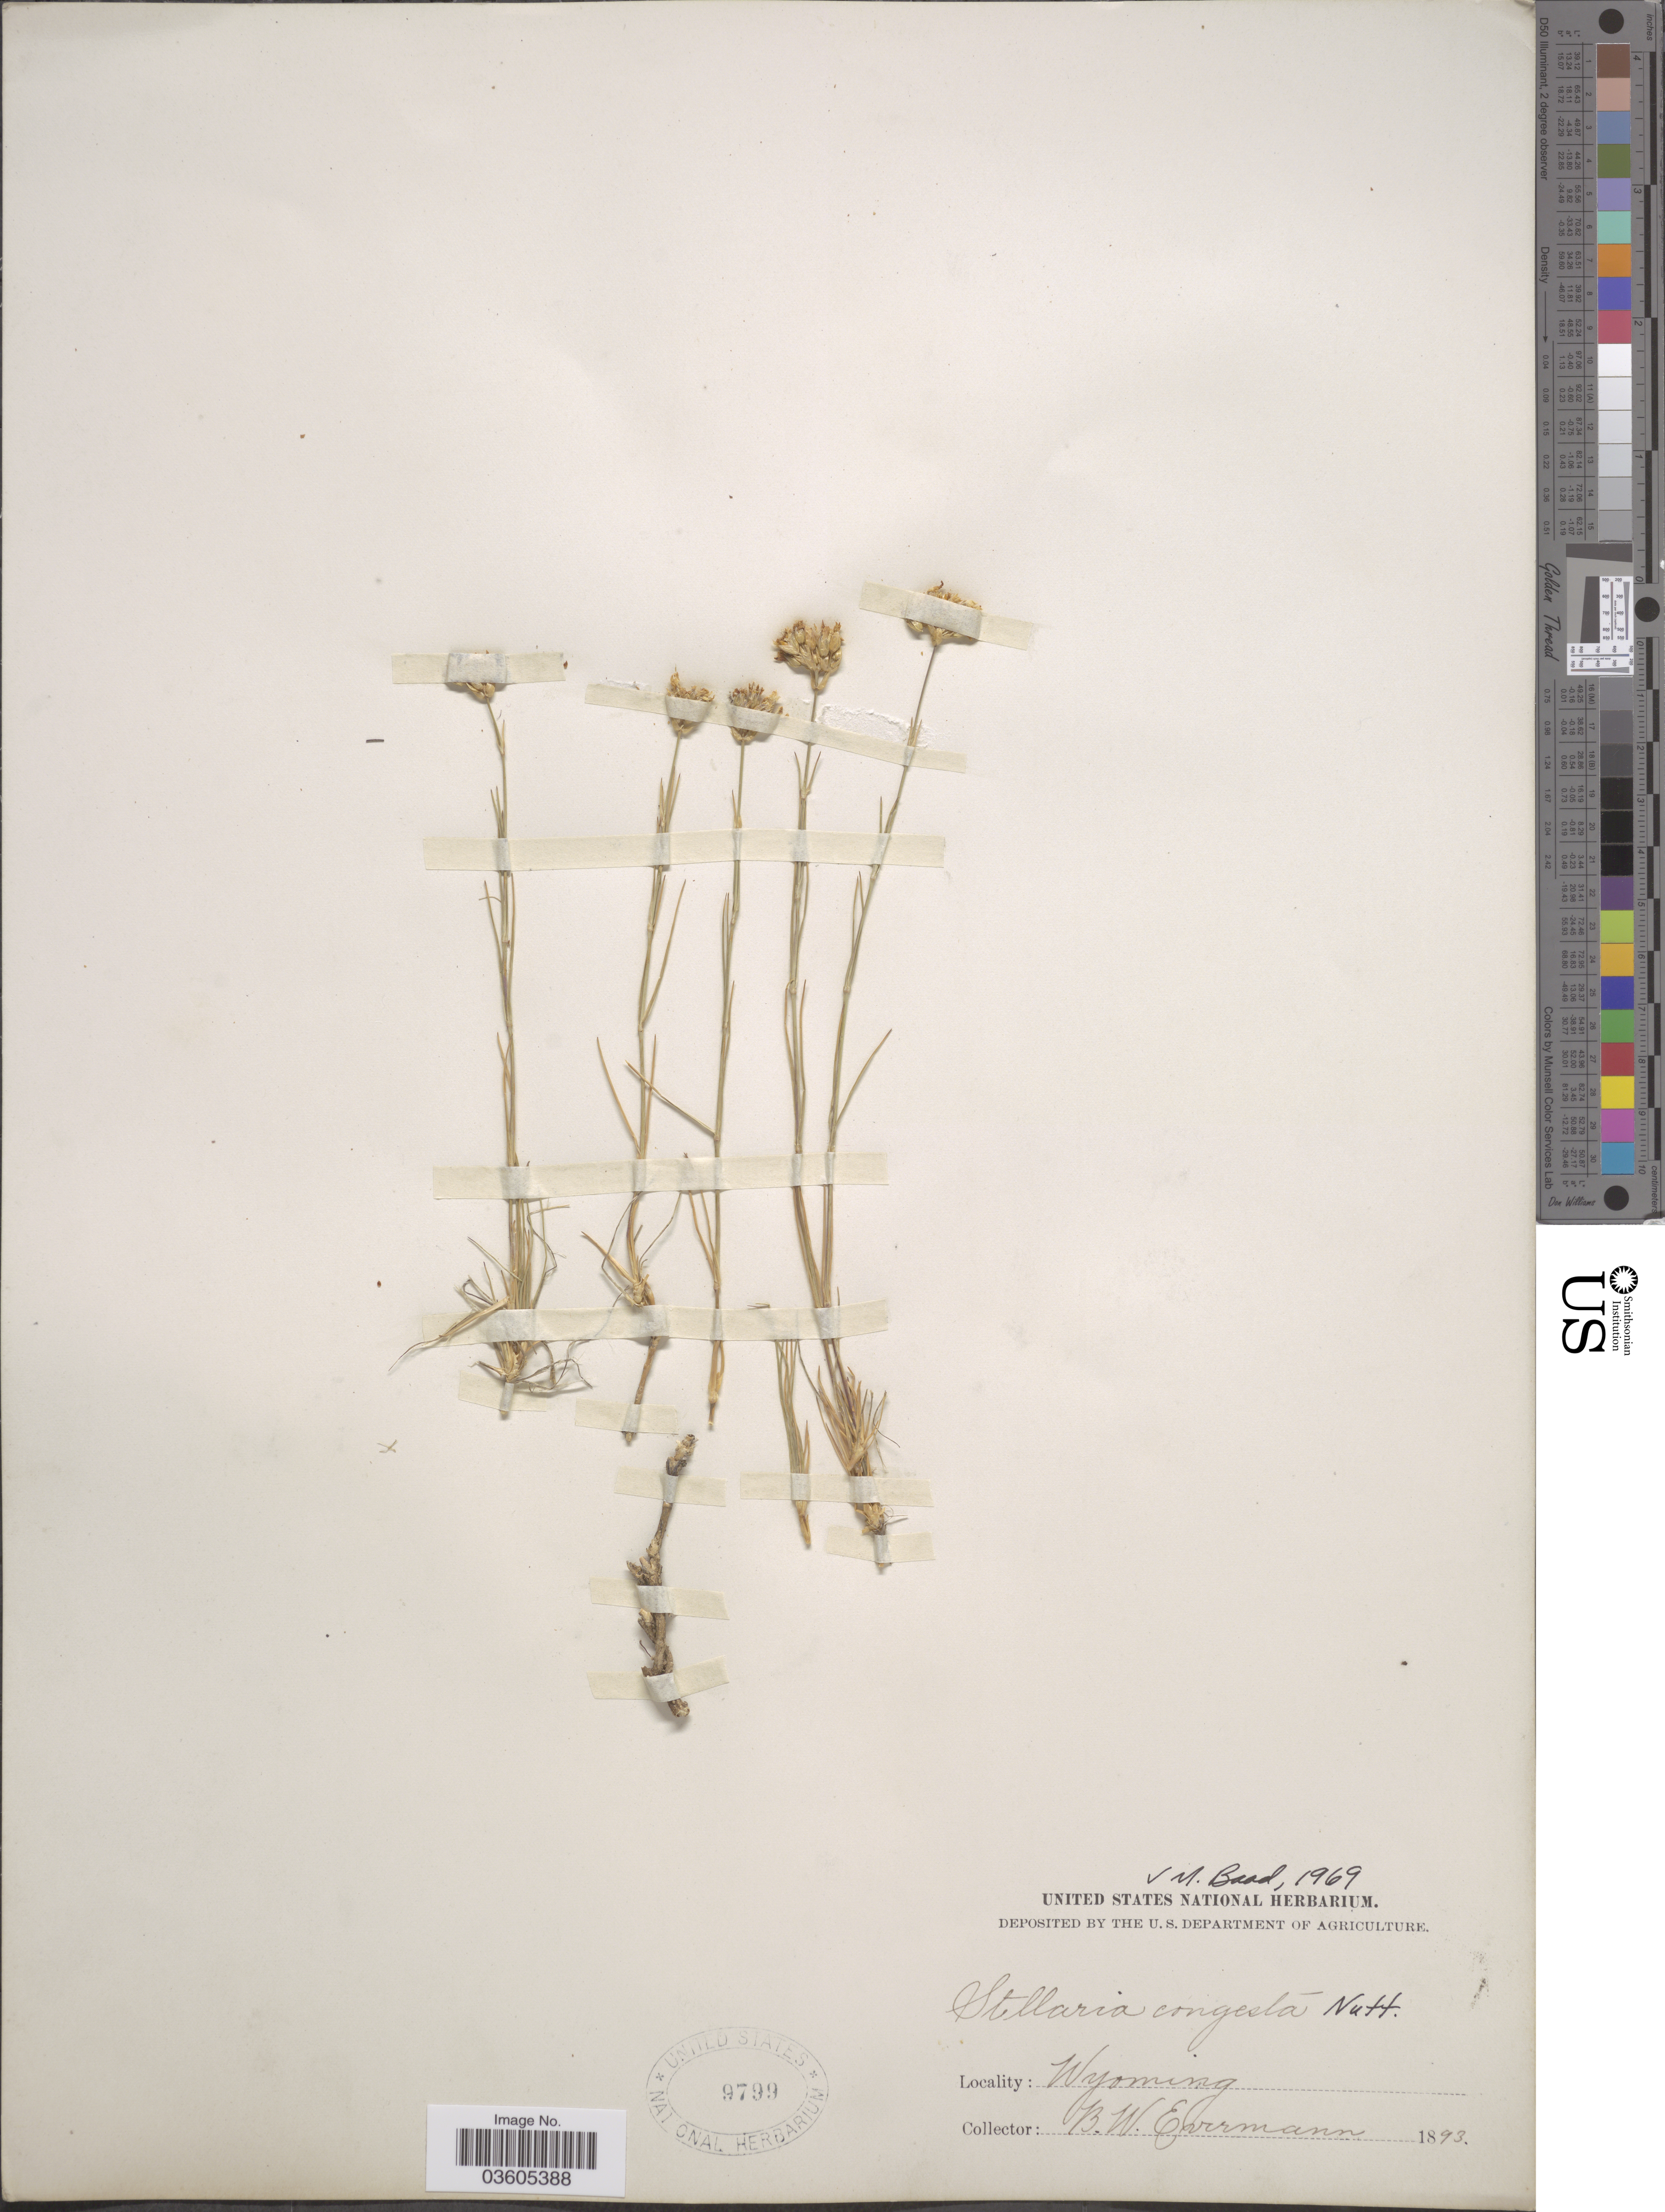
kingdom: Plantae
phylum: Tracheophyta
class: Magnoliopsida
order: Caryophyllales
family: Caryophyllaceae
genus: Eremogone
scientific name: Eremogone congesta var. congesta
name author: (Nutt.) Ikonn.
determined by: Strong, Mark T., (BOT), Smithsonian Institution - National Museum of Natural History (UNITED STATES)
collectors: B. W. Evermann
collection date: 1893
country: United States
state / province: Wyoming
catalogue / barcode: US 9799